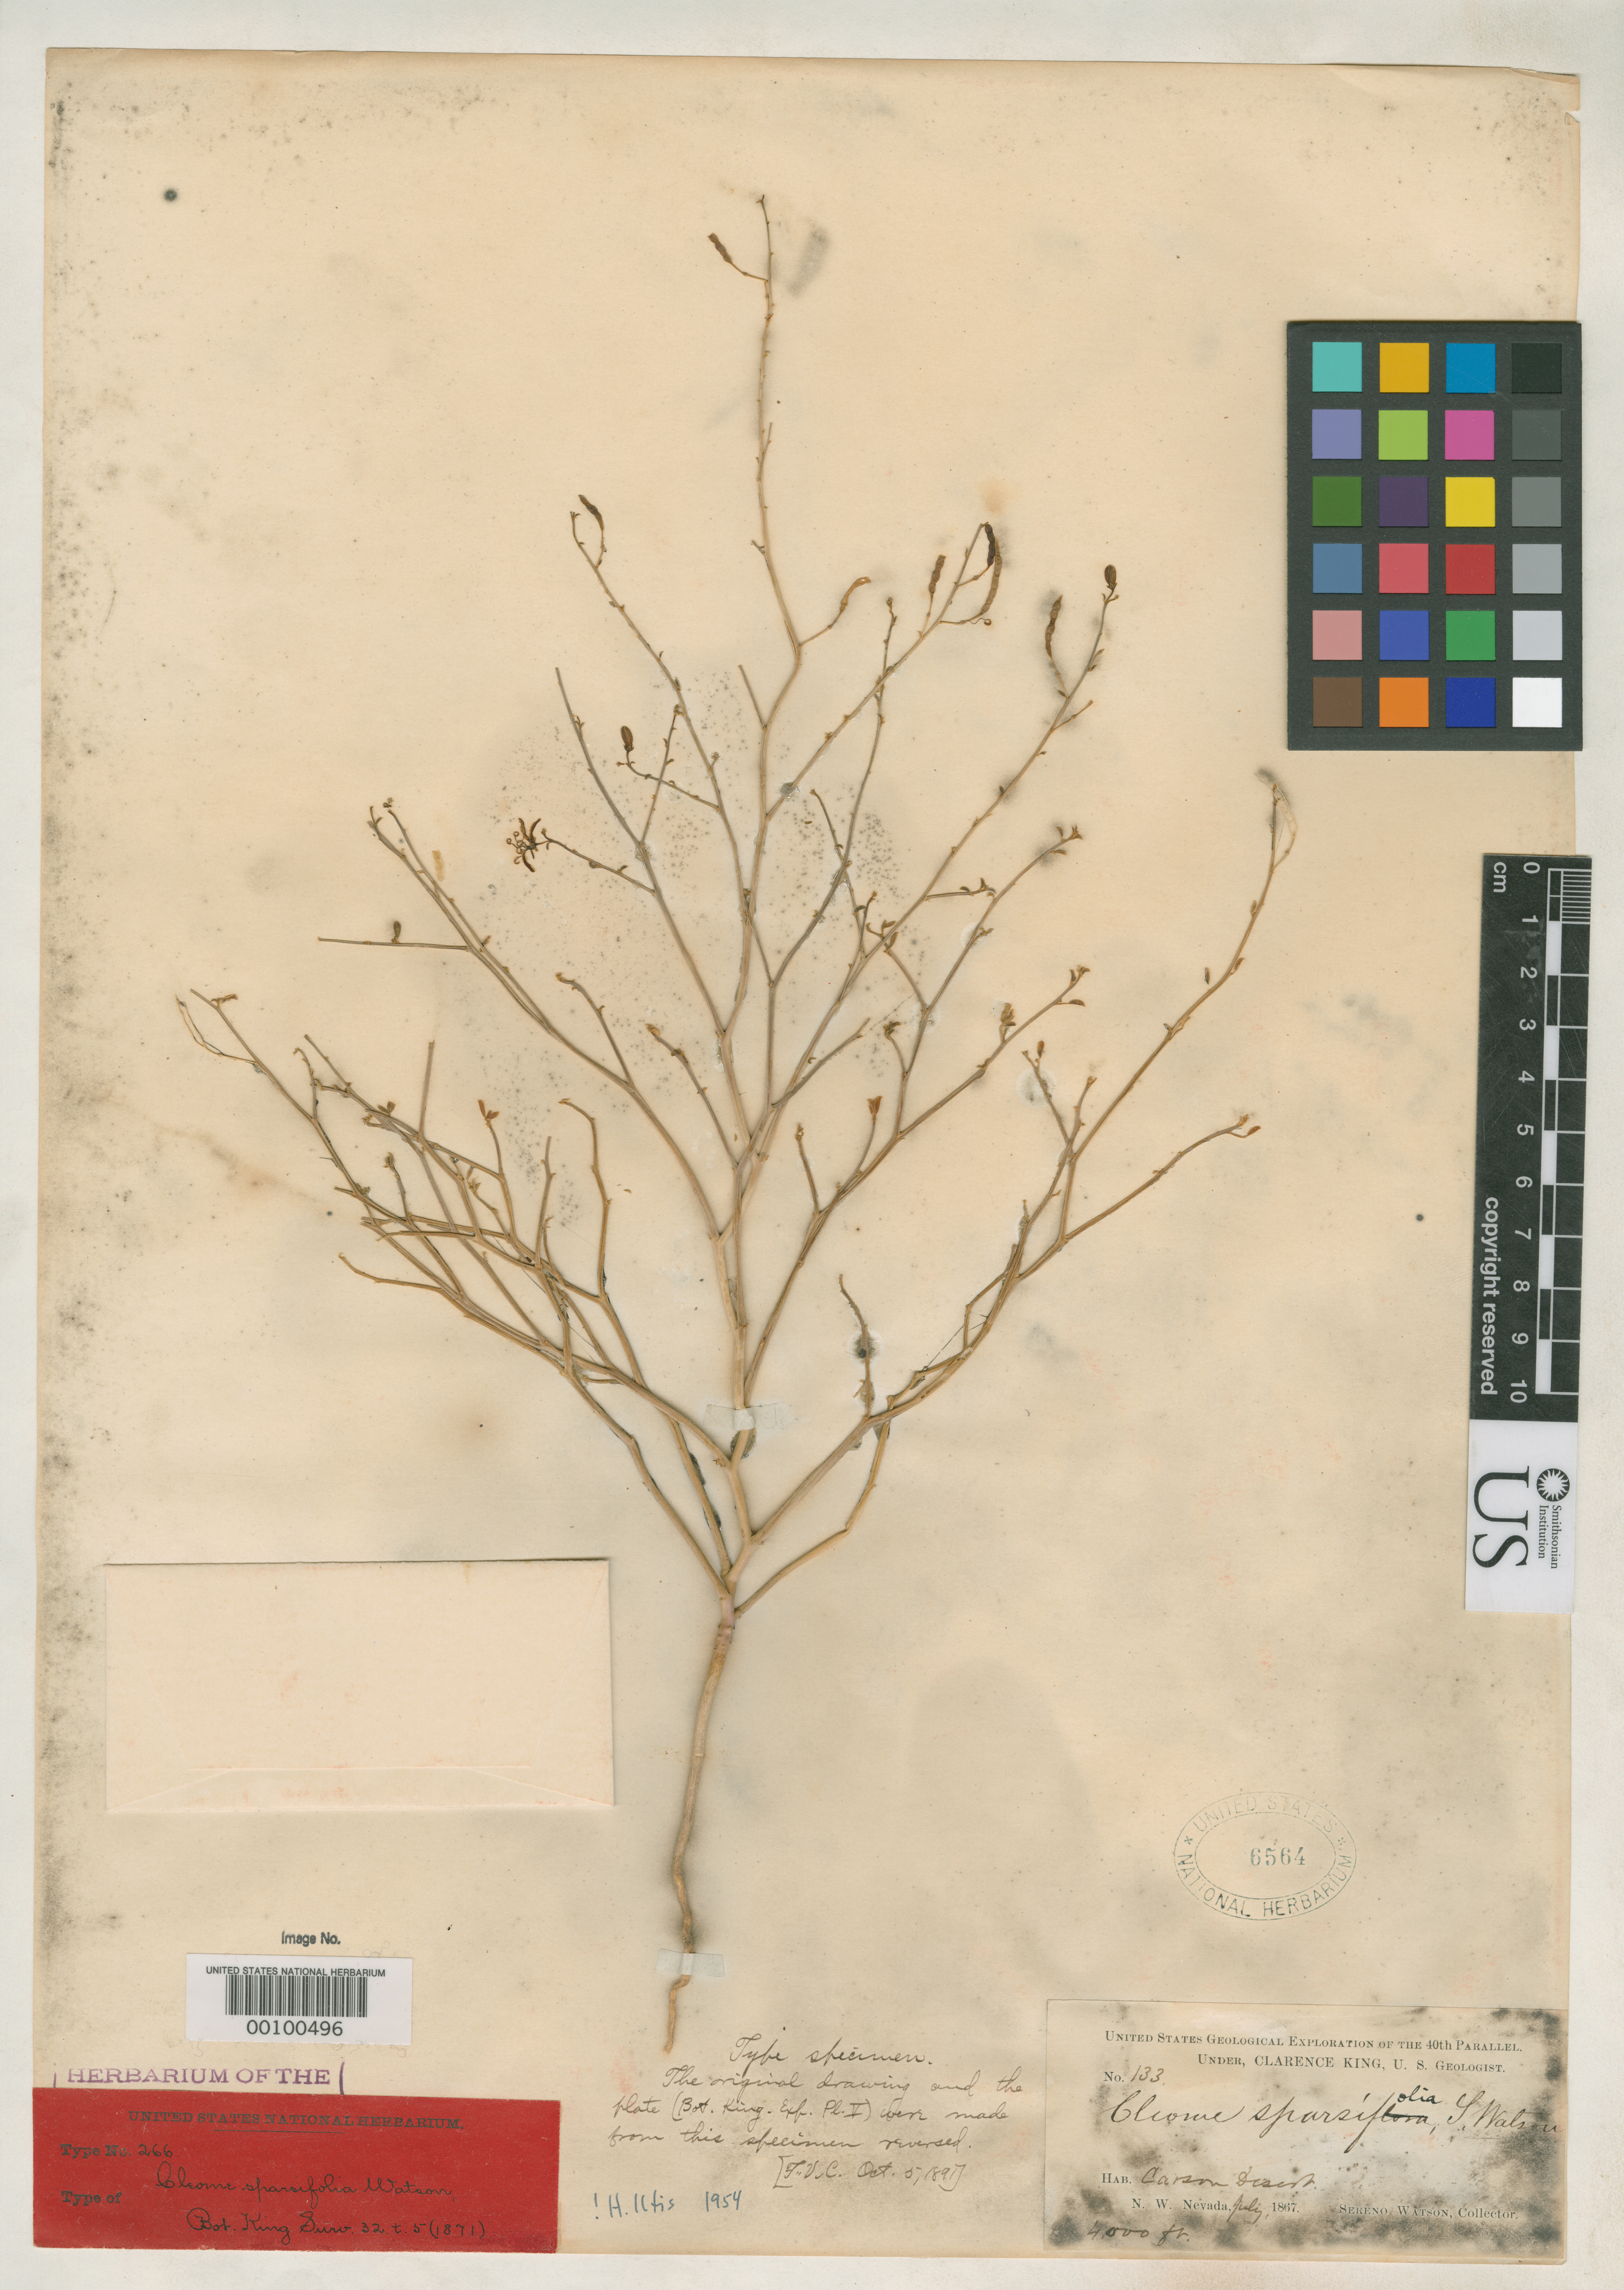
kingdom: Plantae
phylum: Tracheophyta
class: Magnoliopsida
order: Brassicales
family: Cleomaceae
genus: Cleome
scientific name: Cleome sparsifolia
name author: S. Watson in C. King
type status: Holotype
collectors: S. Watson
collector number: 133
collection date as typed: Jul 1867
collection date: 1867-07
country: United States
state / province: Nevada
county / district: Ormsby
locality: Carson desert near Ragtown.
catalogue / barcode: US 6564